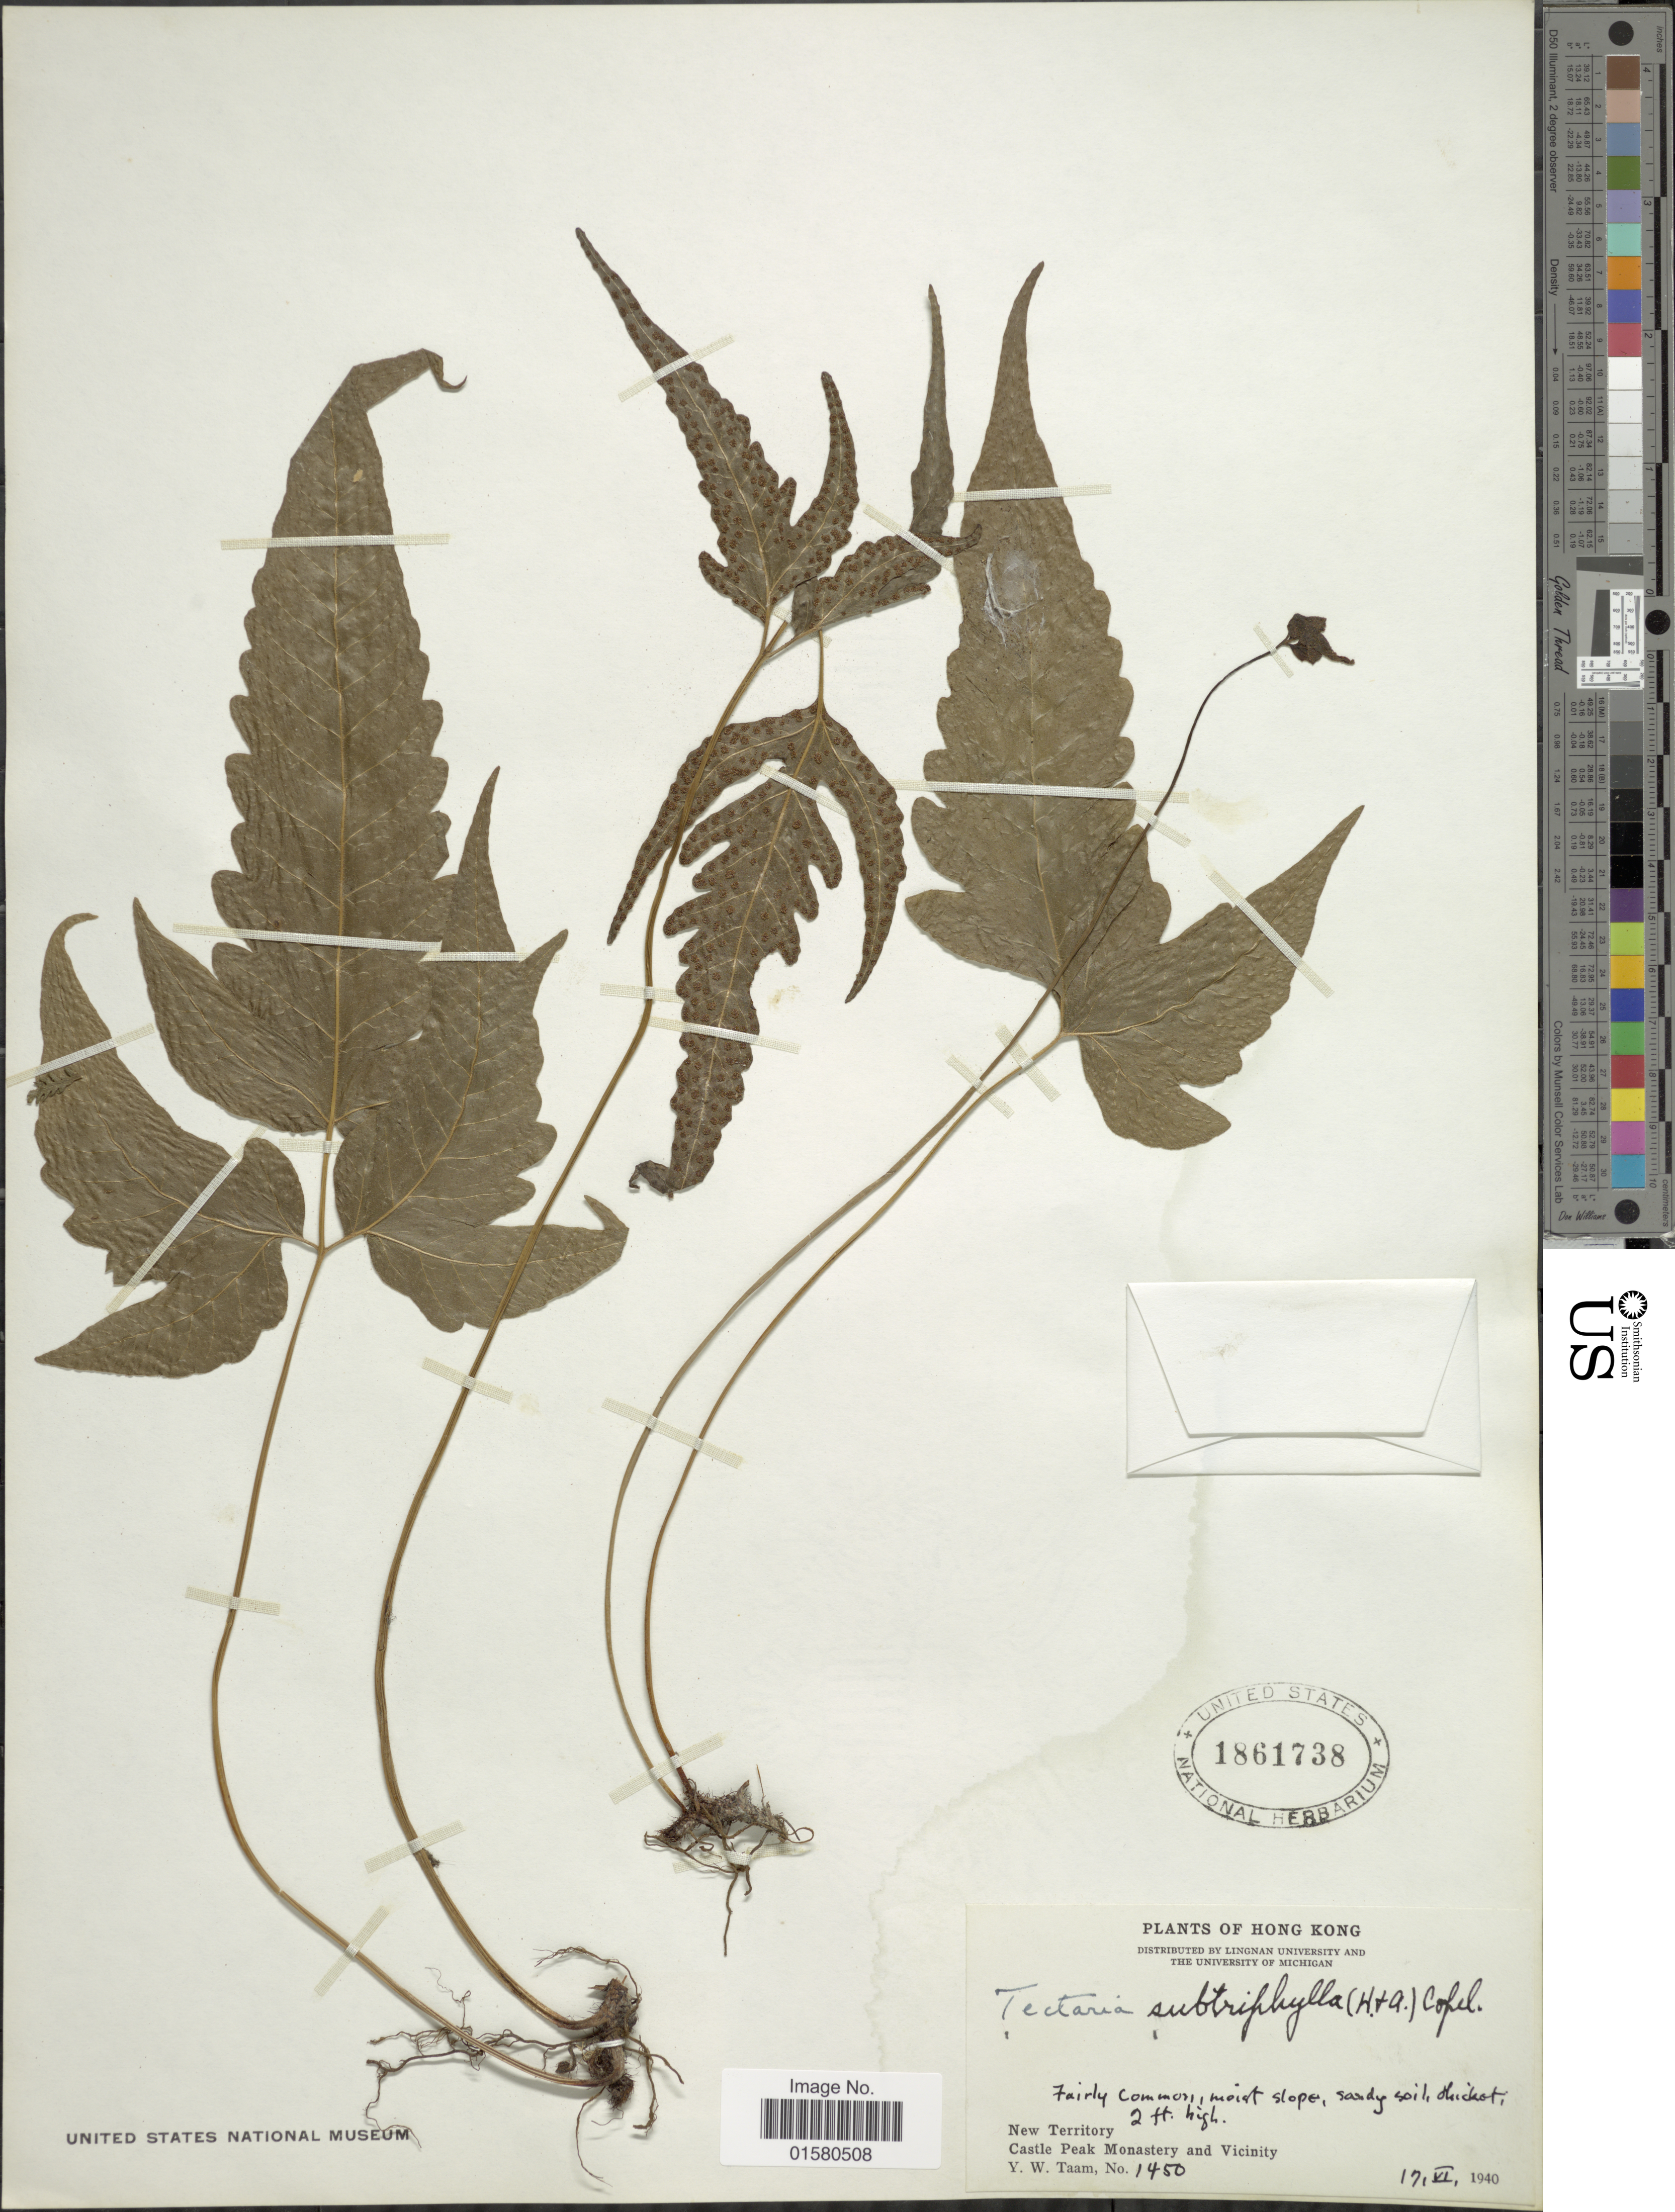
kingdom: Plantae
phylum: Tracheophyta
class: Polypodiopsida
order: Polypodiales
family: Tectariaceae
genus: Tectaria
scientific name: Tectaria subtriphylla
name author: (Hook. & Arn.) Copel.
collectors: Y. W. Taam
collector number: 1450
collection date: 1940-06-19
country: China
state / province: Hong Kong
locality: New Territory, Castle Peak Monastery and Vicinity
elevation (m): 1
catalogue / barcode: US 1861738